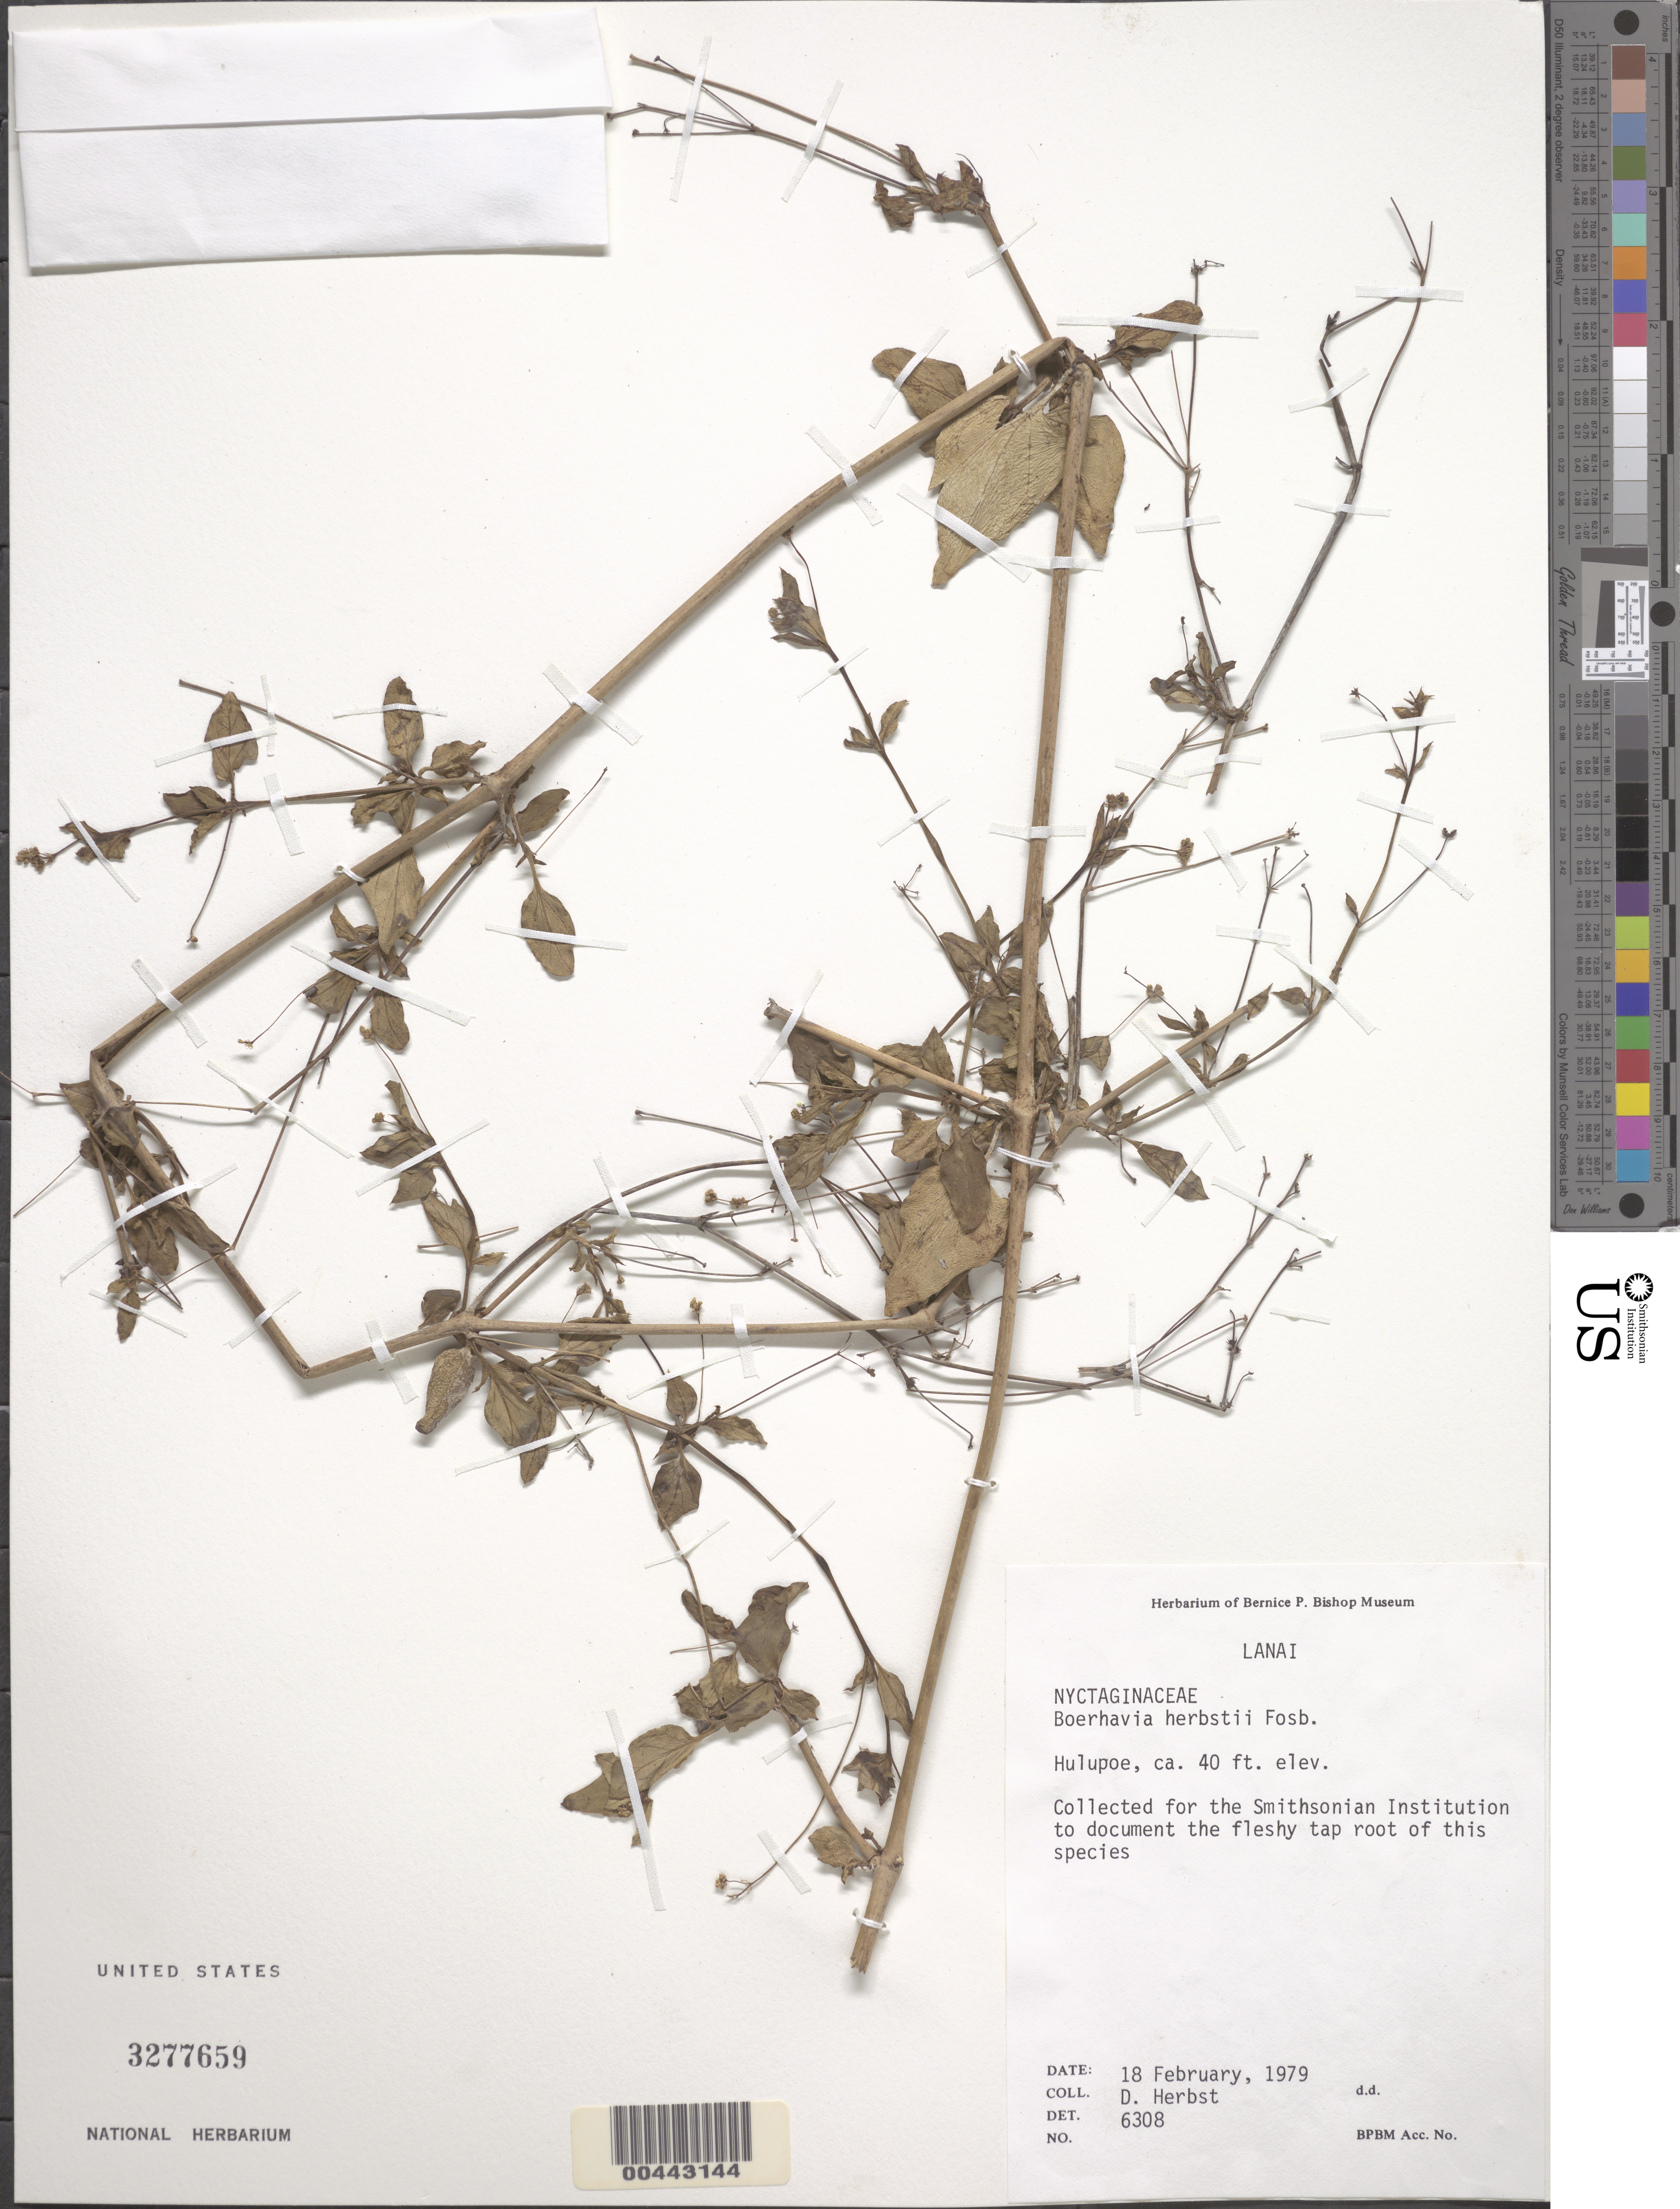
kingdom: Plantae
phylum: Tracheophyta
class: Magnoliopsida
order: Caryophyllales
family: Nyctaginaceae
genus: Boerhavia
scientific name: Boerhavia herbstii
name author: Fosberg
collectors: D. R. Herbst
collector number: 6308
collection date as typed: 18 Feb 1979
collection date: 1979-02-18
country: United States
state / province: Hawaii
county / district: Maui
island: Lana'i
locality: Hulupoe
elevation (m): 12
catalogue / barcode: US 3277659